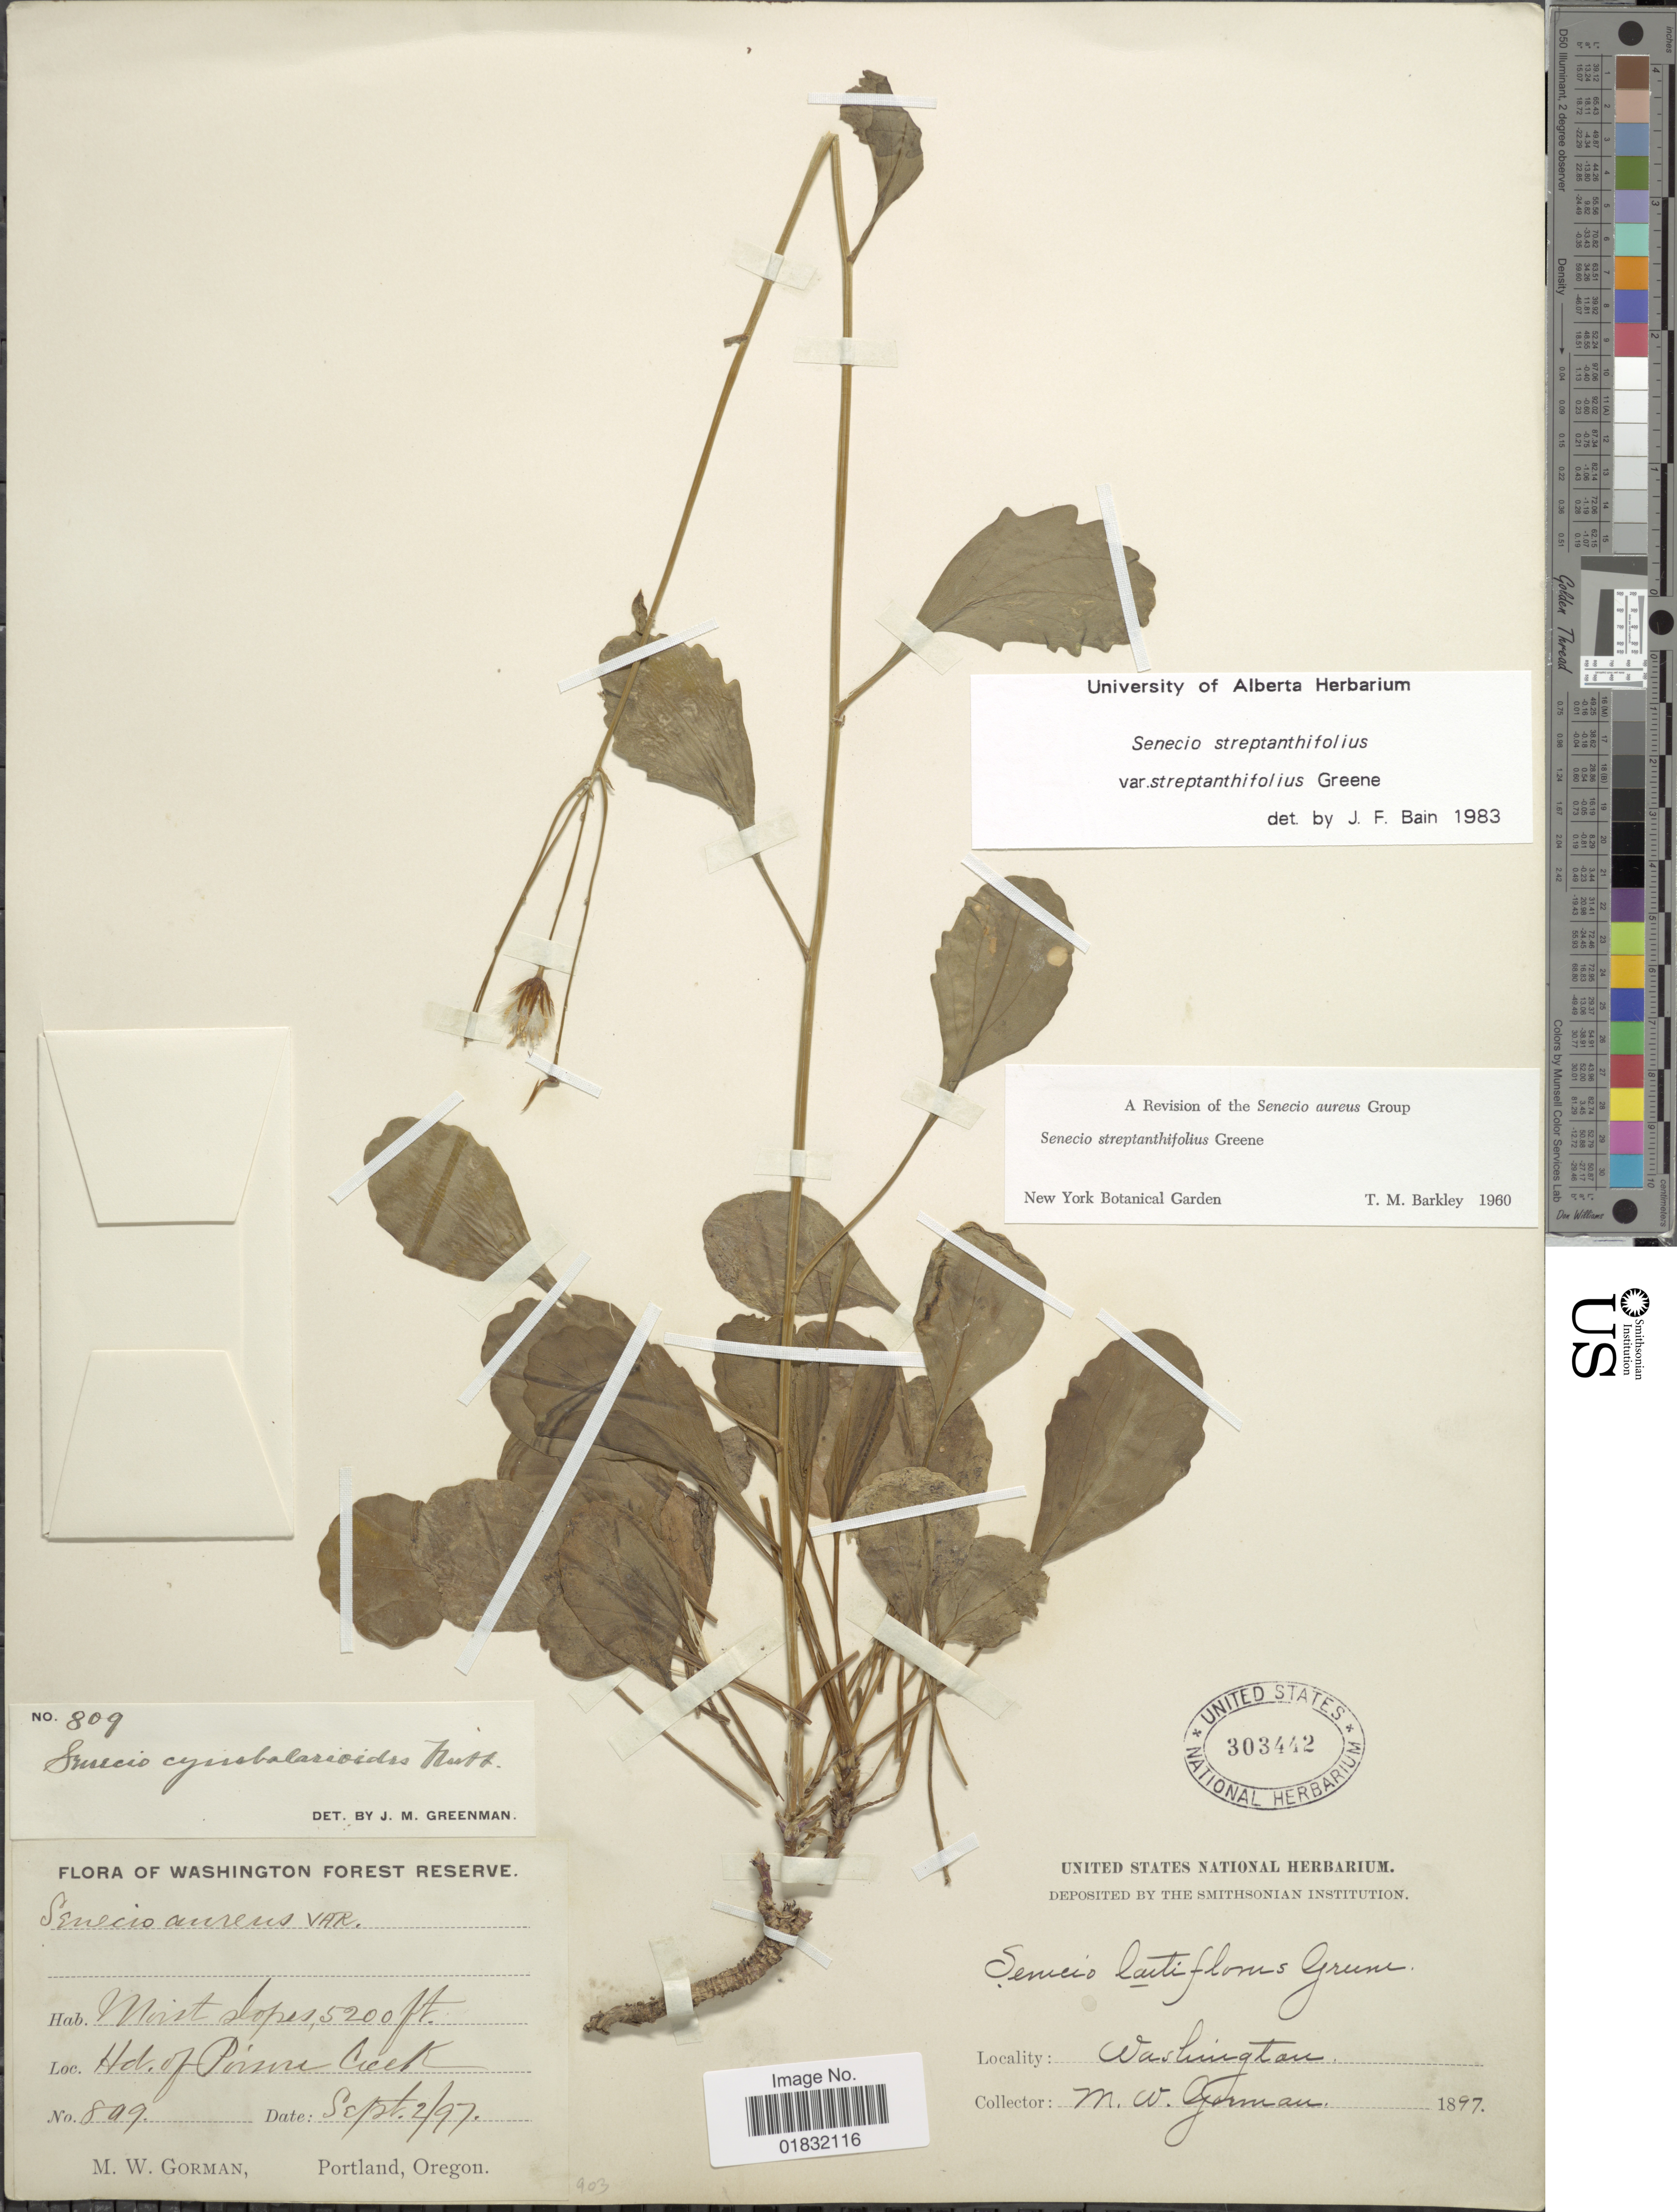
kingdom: Plantae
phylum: Tracheophyta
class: Magnoliopsida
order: Asterales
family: Asteraceae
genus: Packera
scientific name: Packera streptanthifolia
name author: (Greene) W.A. Weber & Á. Löve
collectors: M. W. Gorman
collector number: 809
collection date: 1897-09-02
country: United States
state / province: Washington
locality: Moist slopes, Hd of Poison Creek, Washington Forest Reserve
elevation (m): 1585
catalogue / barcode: US 303442